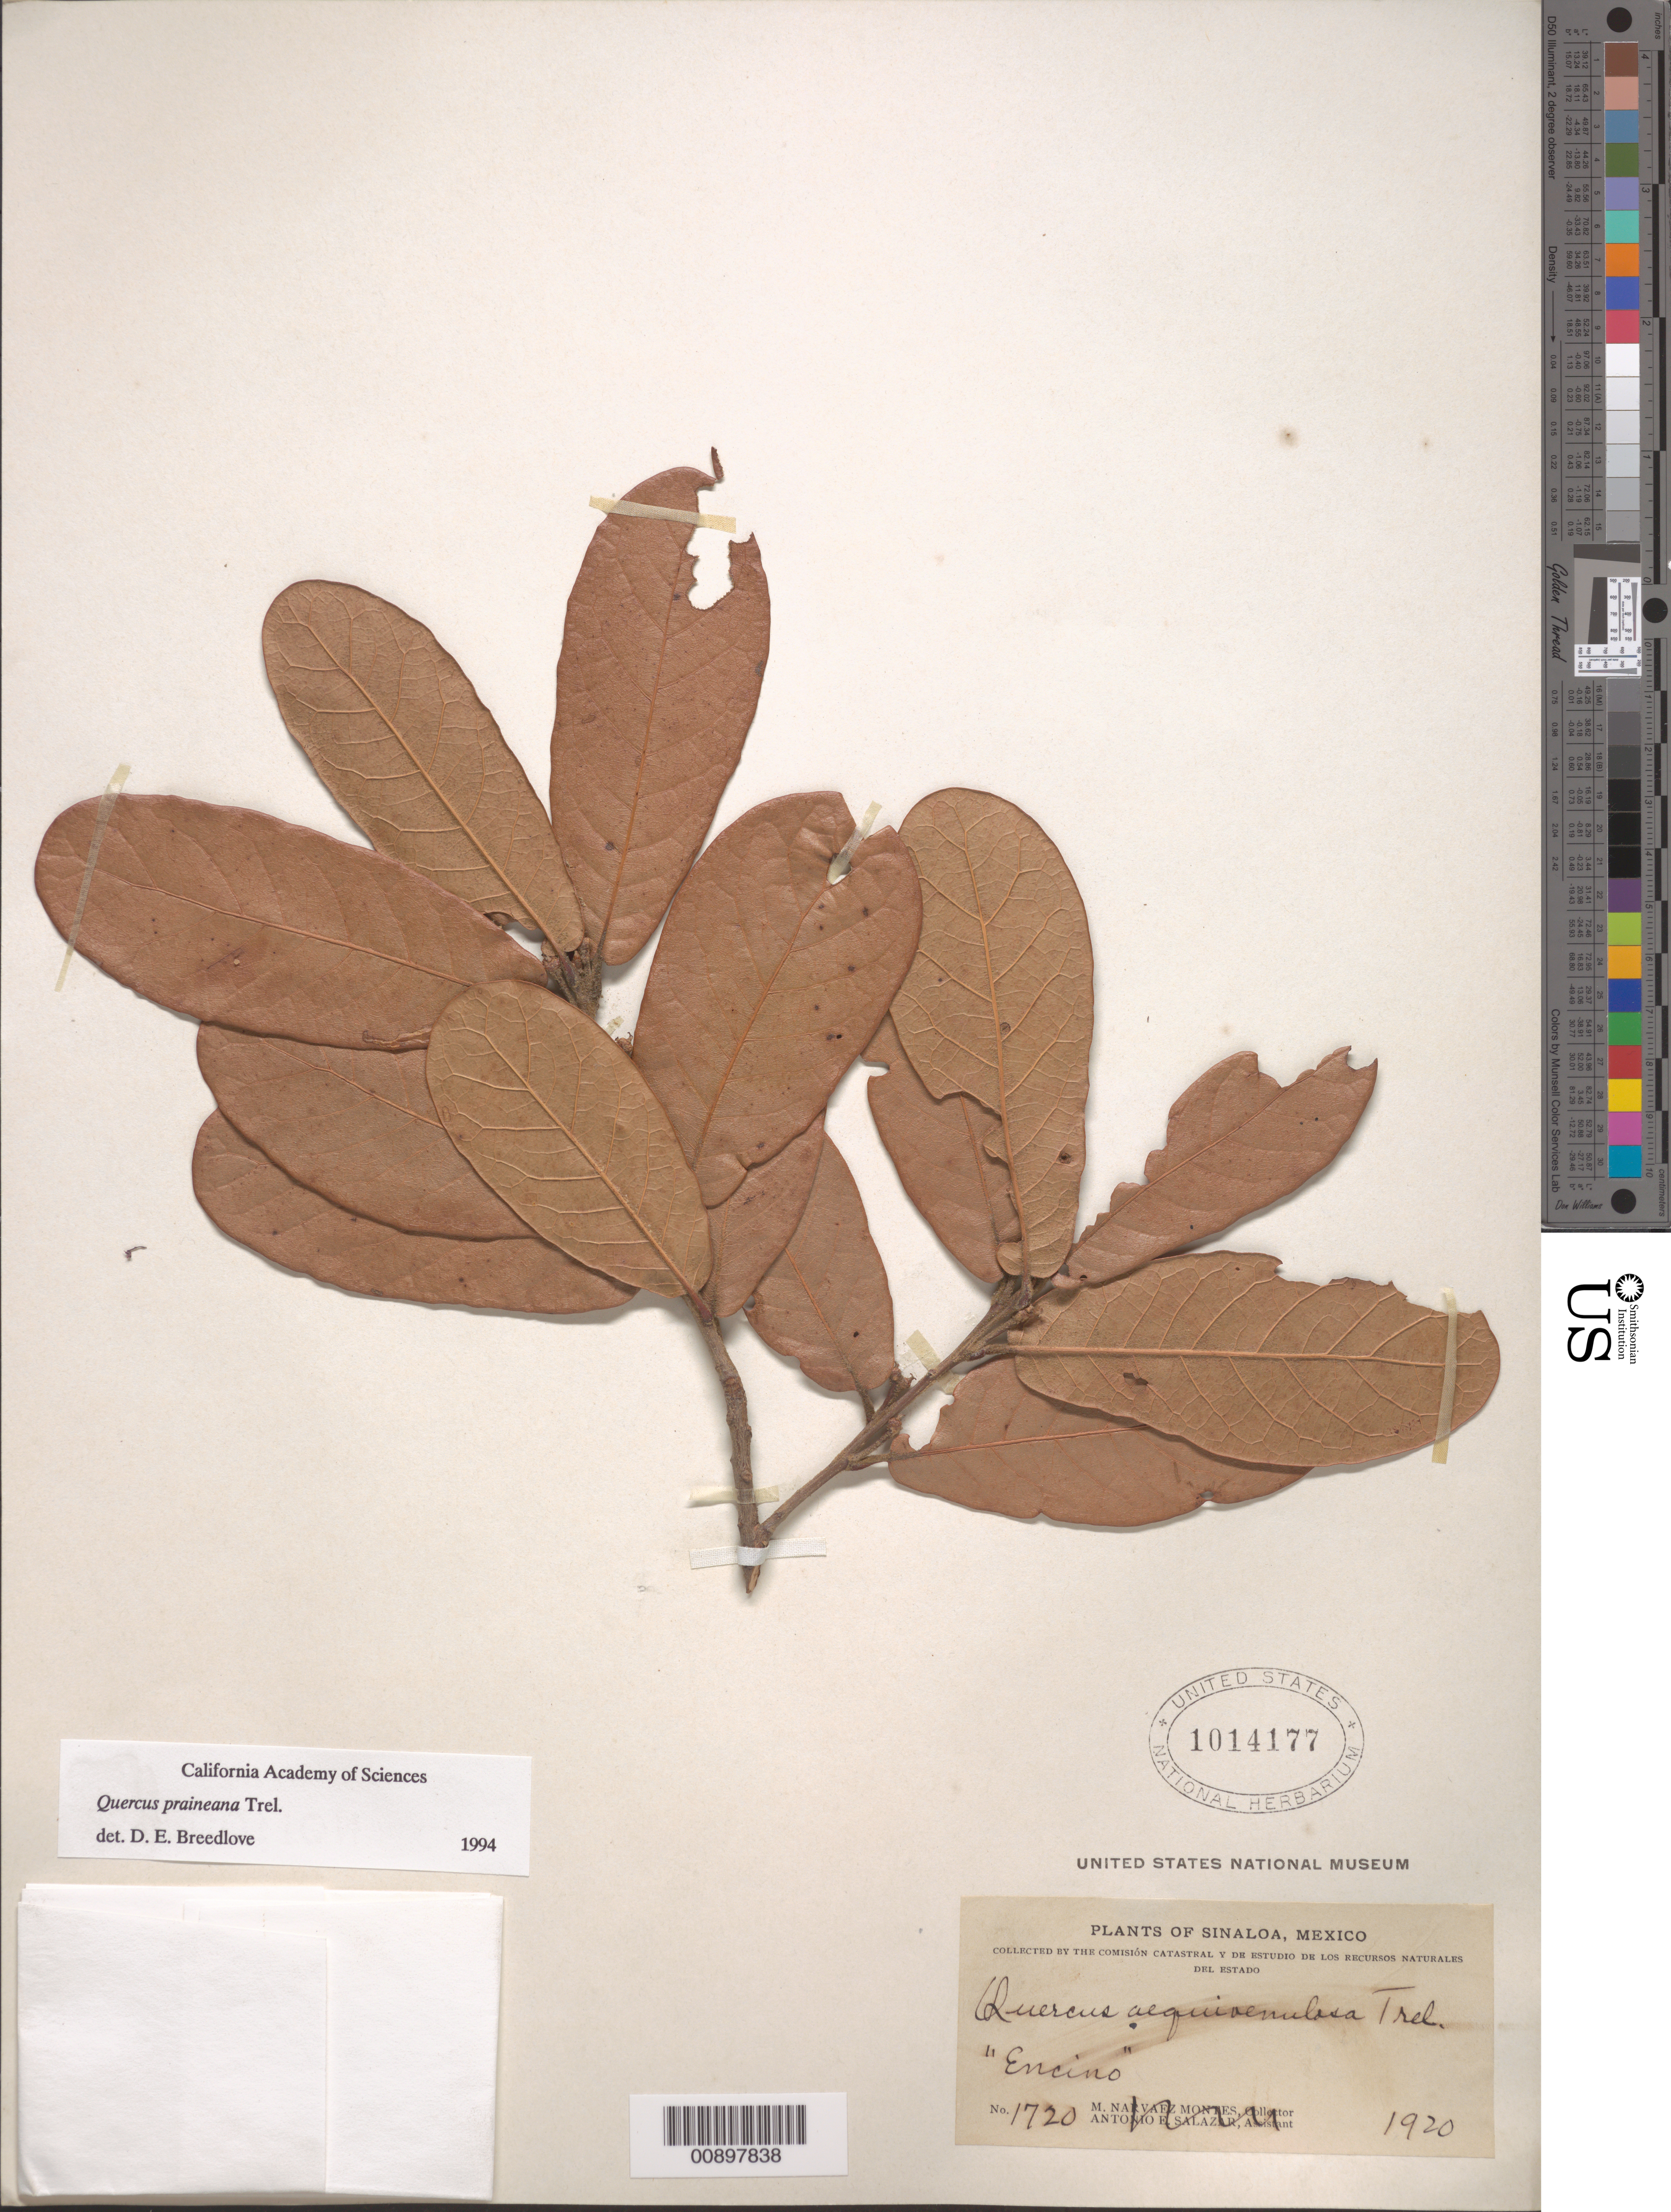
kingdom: Plantae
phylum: Tracheophyta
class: Magnoliopsida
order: Fagales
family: Fagaceae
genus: Quercus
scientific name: Quercus praineana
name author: Trel.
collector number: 1720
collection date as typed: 1920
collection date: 1920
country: Mexico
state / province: Sinaloa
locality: Sinaloa.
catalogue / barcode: US 1014177